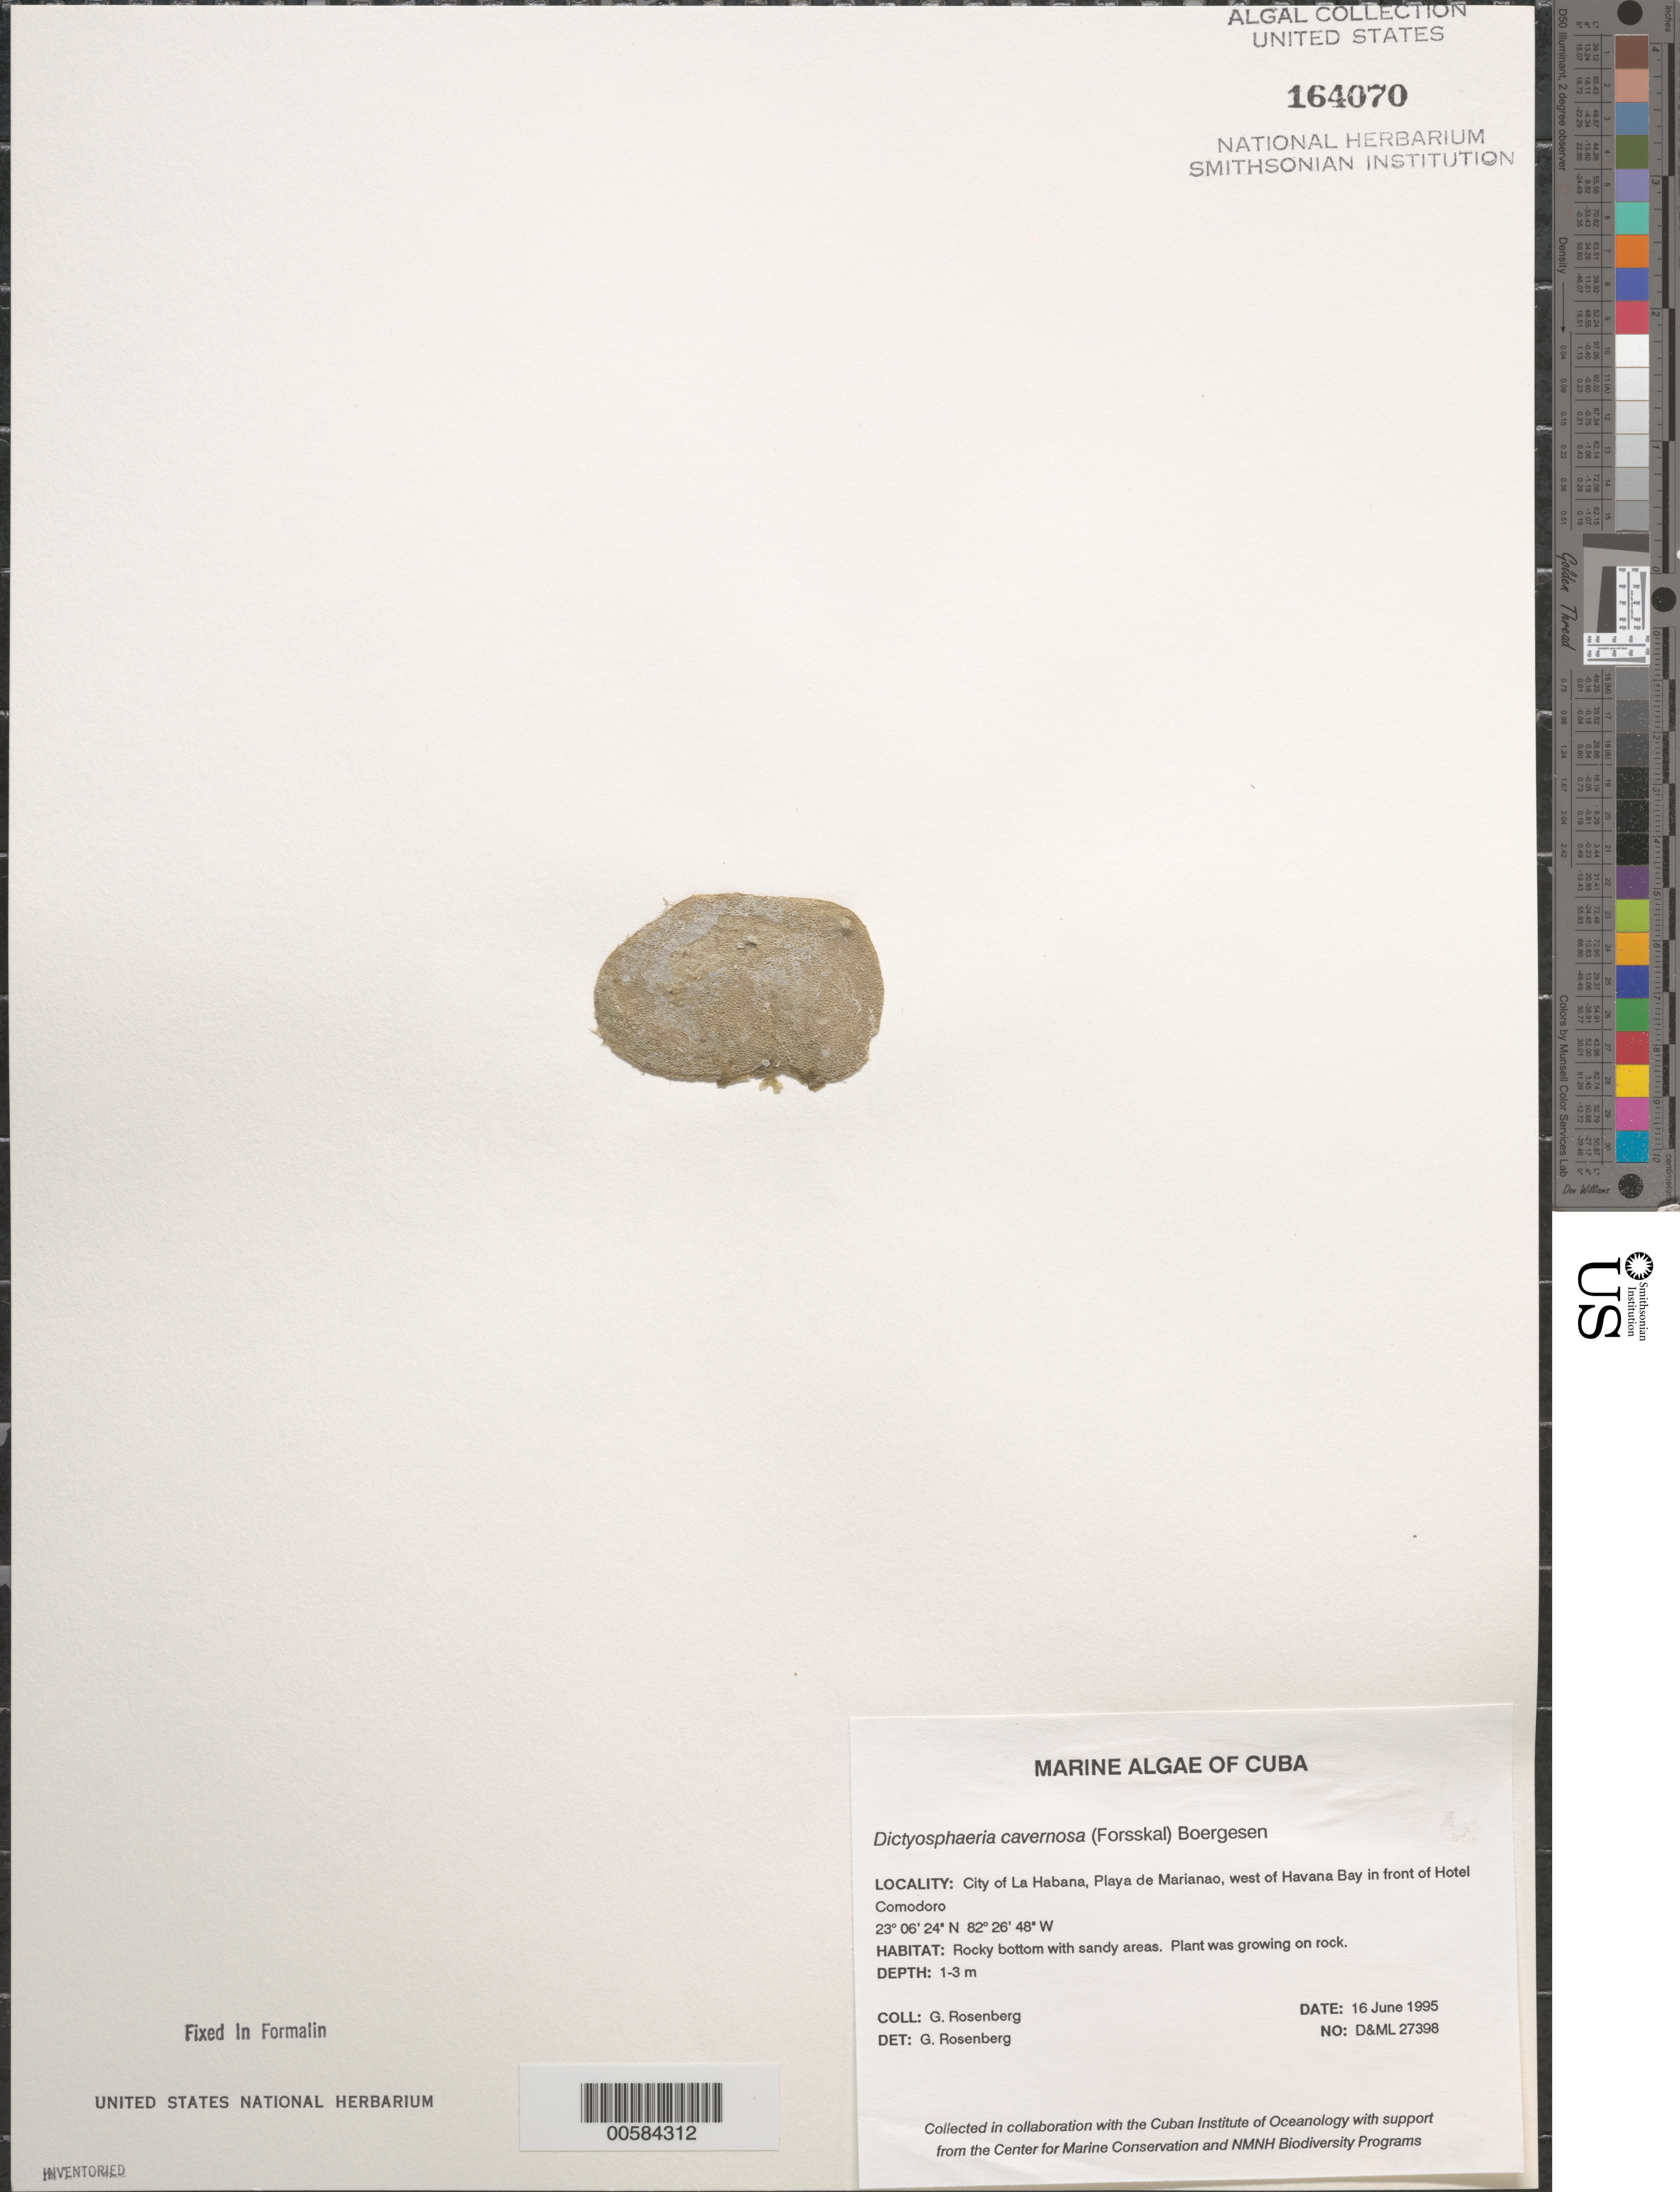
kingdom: Plantae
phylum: Chlorophyta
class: Ulvophyceae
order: Siphonocladales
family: Siphonocladaceae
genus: Dictyosphaeria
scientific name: Dictyosphaeria cavernosa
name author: (Forssk.) Børgesen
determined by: Rosenberg, G.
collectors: G. Rosenberg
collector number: D&ML 27398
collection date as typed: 16 Jun 1995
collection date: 1995-06-16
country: Cuba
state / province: La Habana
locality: La habana, playa de marianao, hotel comodoro, west of havana bay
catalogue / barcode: US 164070